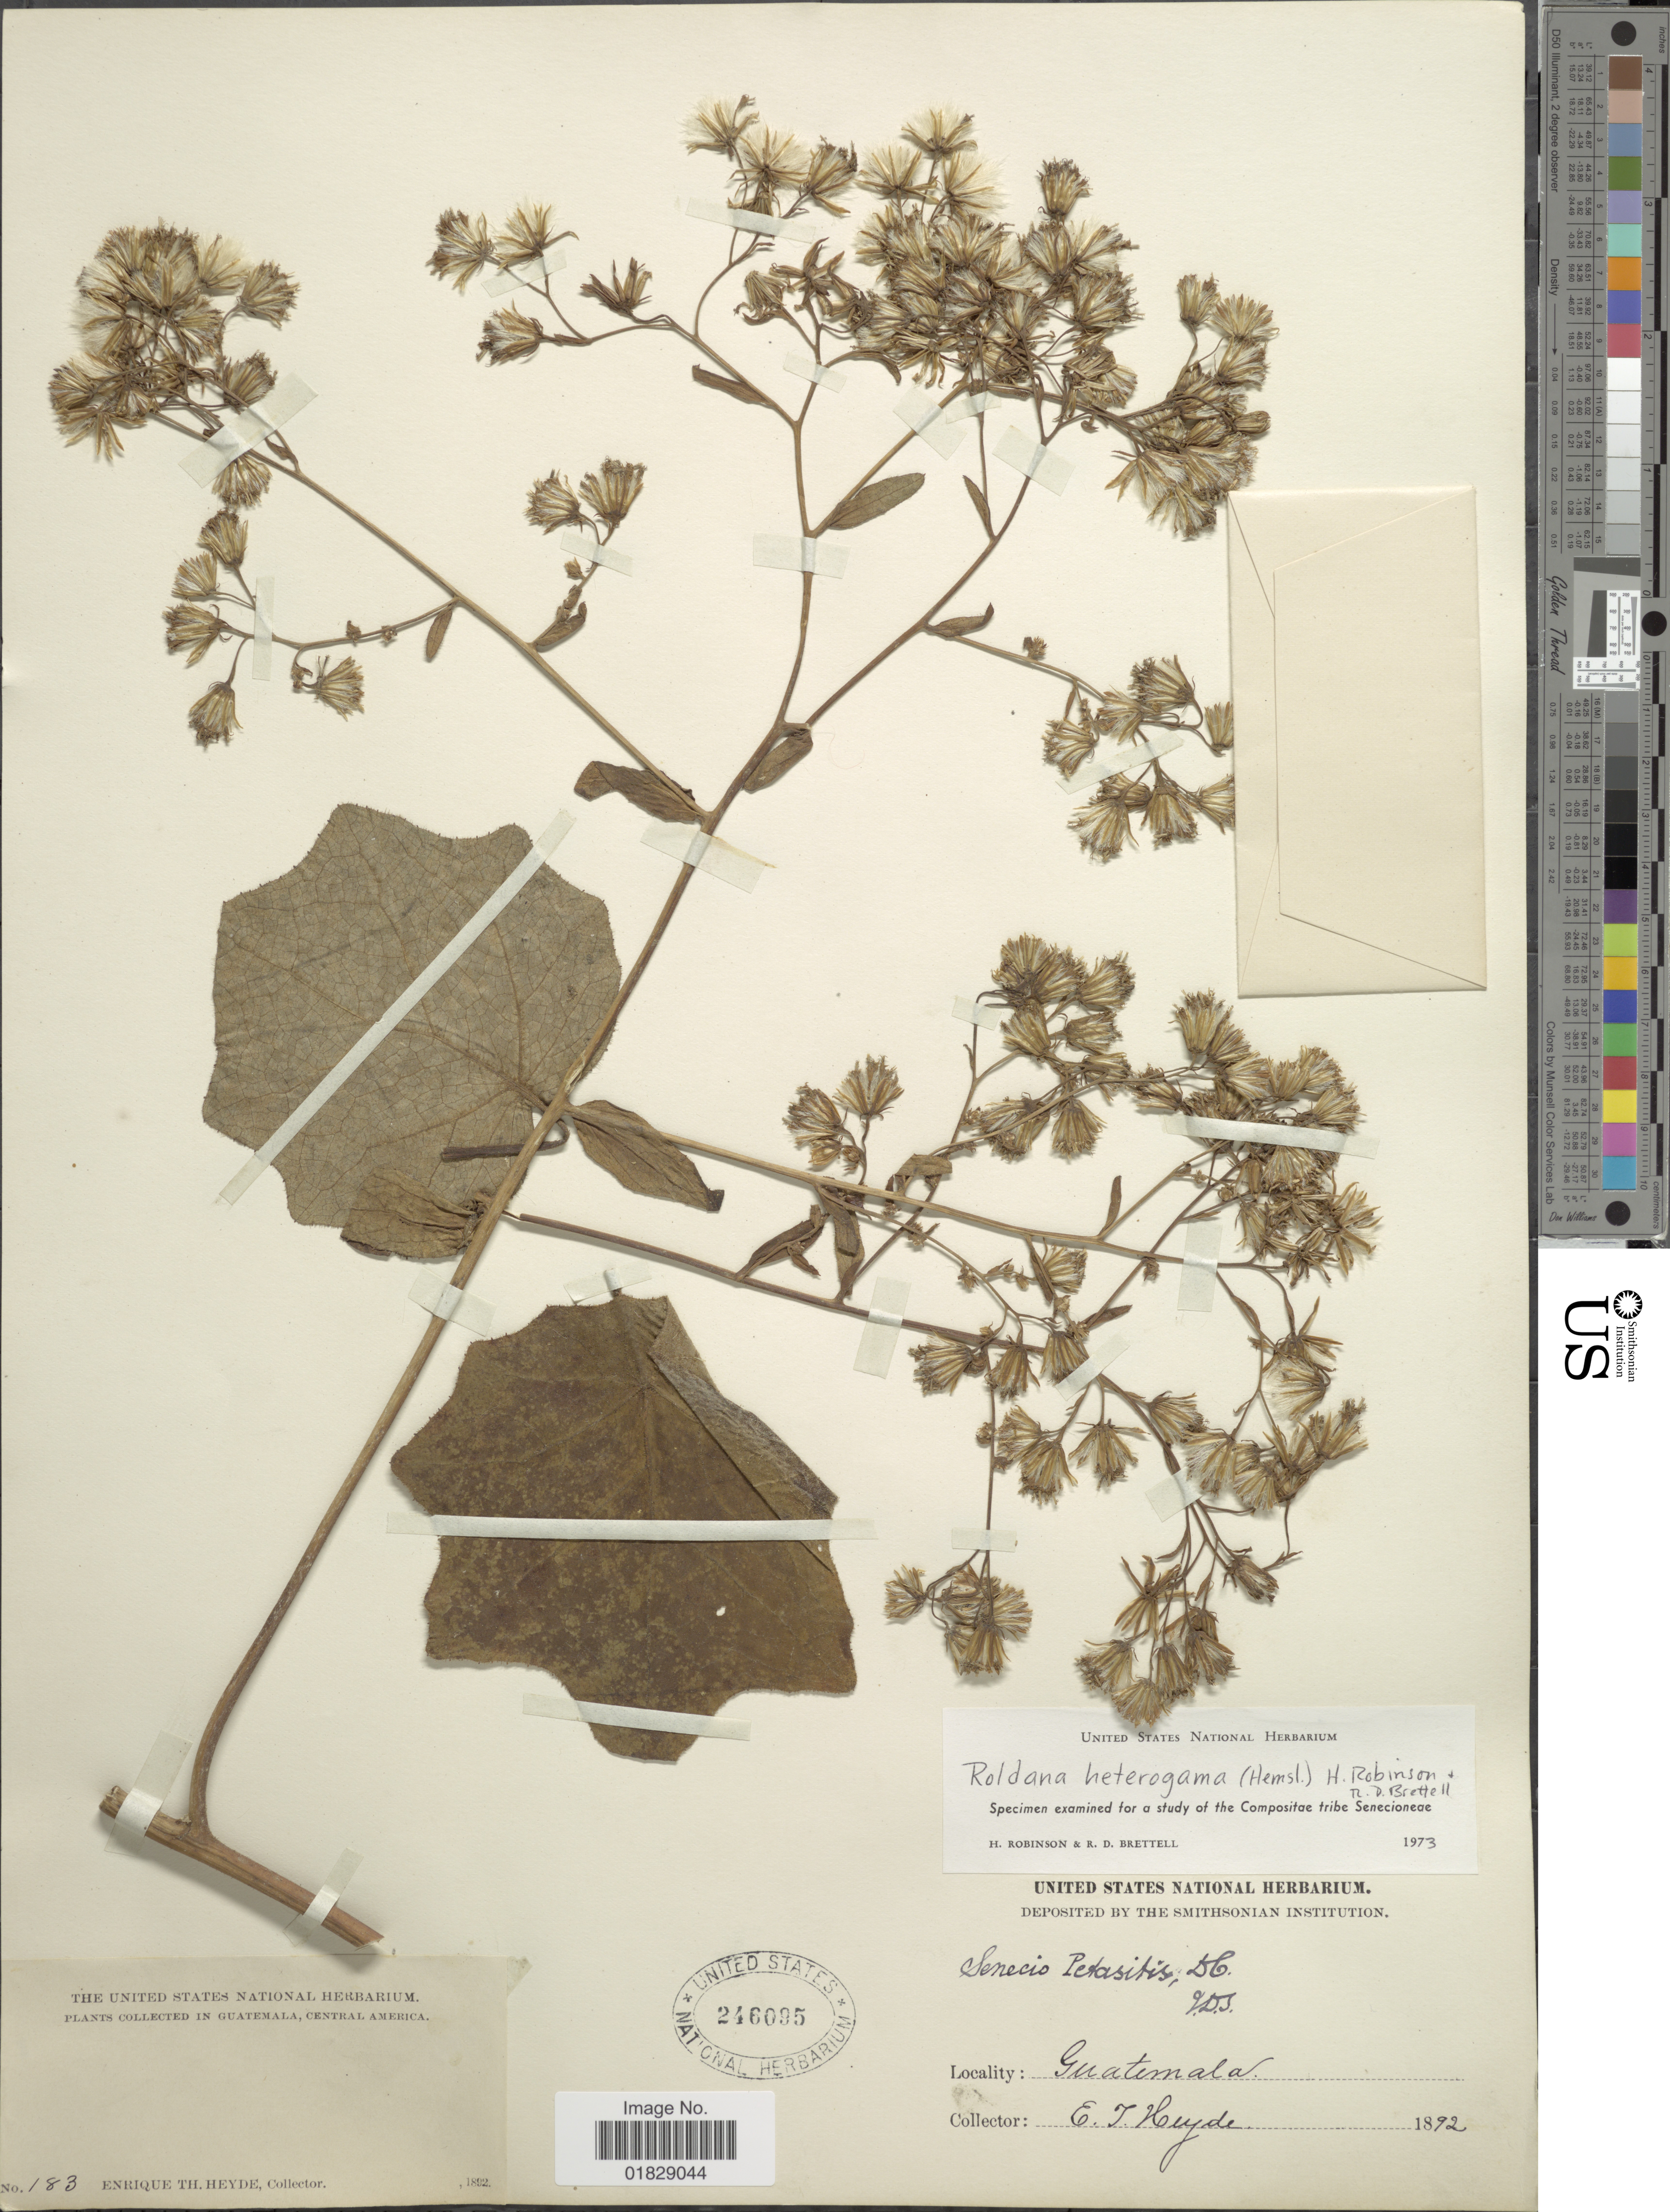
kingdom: Plantae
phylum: Tracheophyta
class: Magnoliopsida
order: Asterales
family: Asteraceae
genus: Roldana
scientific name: Roldana heterogama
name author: (Benth.) H. Rob. & Brettell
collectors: E. T. Heyde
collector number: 183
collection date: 1892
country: Guatemala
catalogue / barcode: US 246095